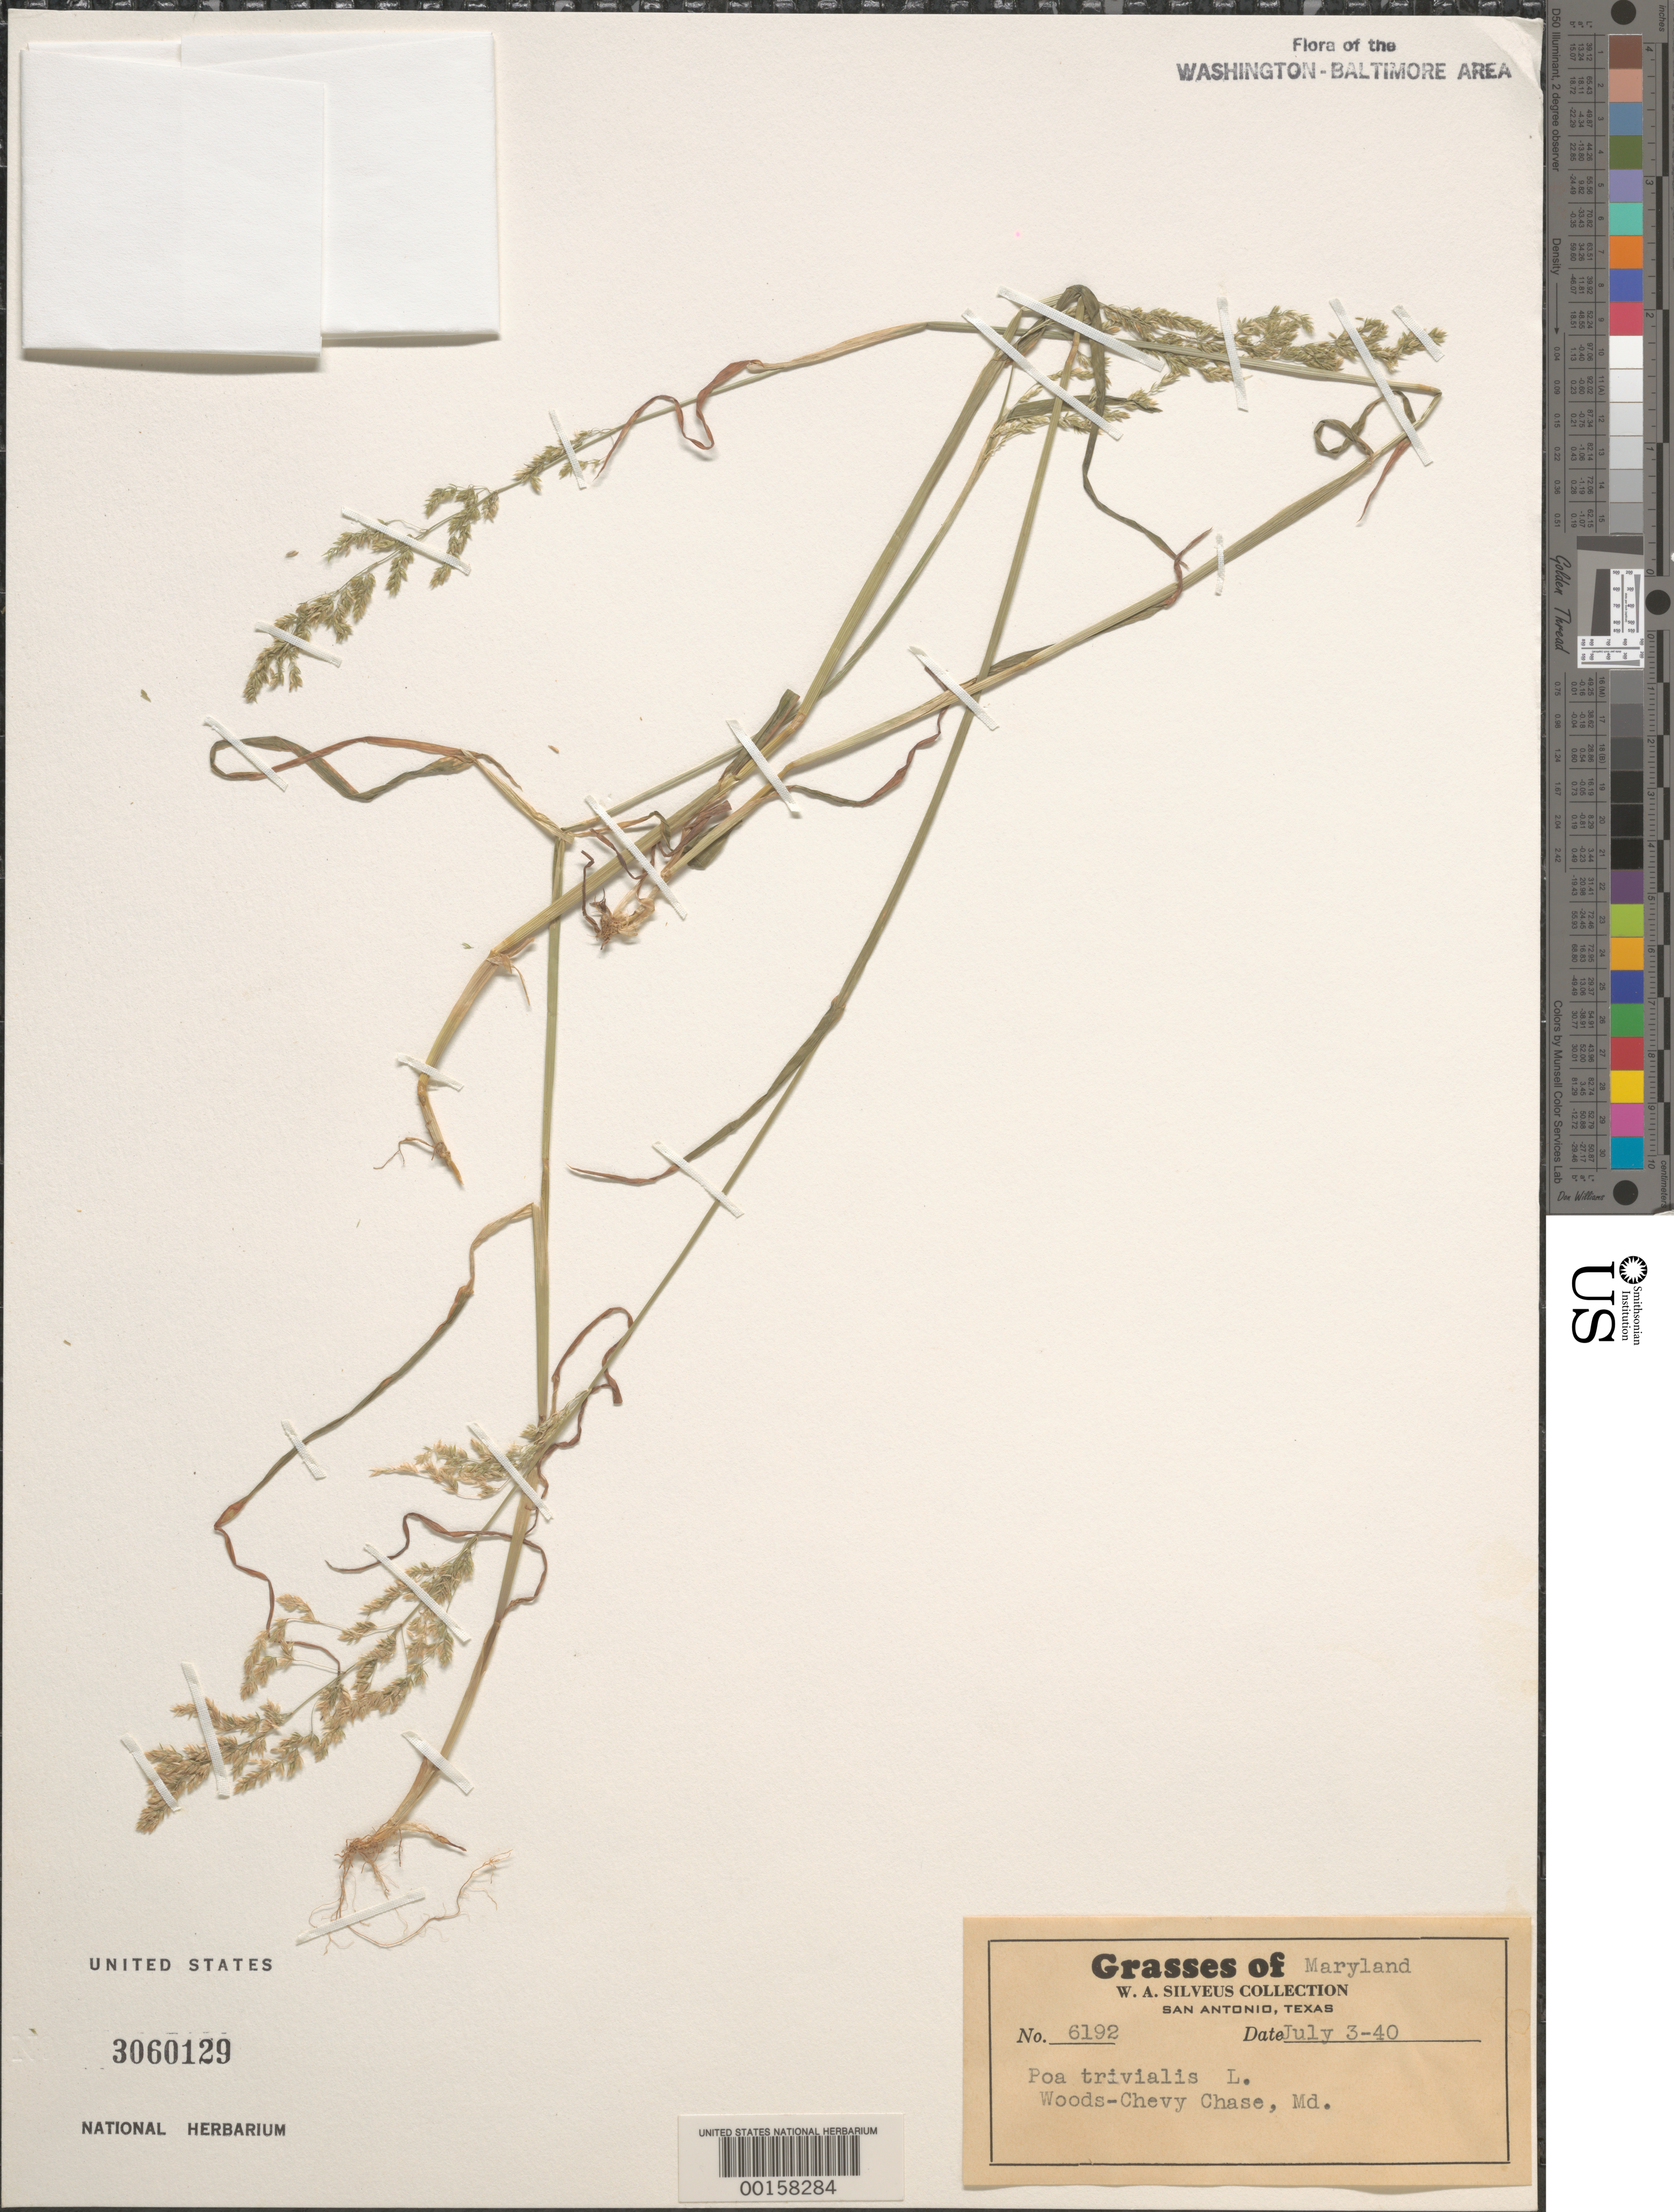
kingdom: Plantae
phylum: Tracheophyta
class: Liliopsida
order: Poales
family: Poaceae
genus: Poa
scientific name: Poa trivialis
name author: L.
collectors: W. Silveus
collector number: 6192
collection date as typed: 03 Jul 1940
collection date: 1940-07-03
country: United States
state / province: Maryland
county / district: Montgomery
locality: Chevy Chase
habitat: Woods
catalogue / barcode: US 3060129